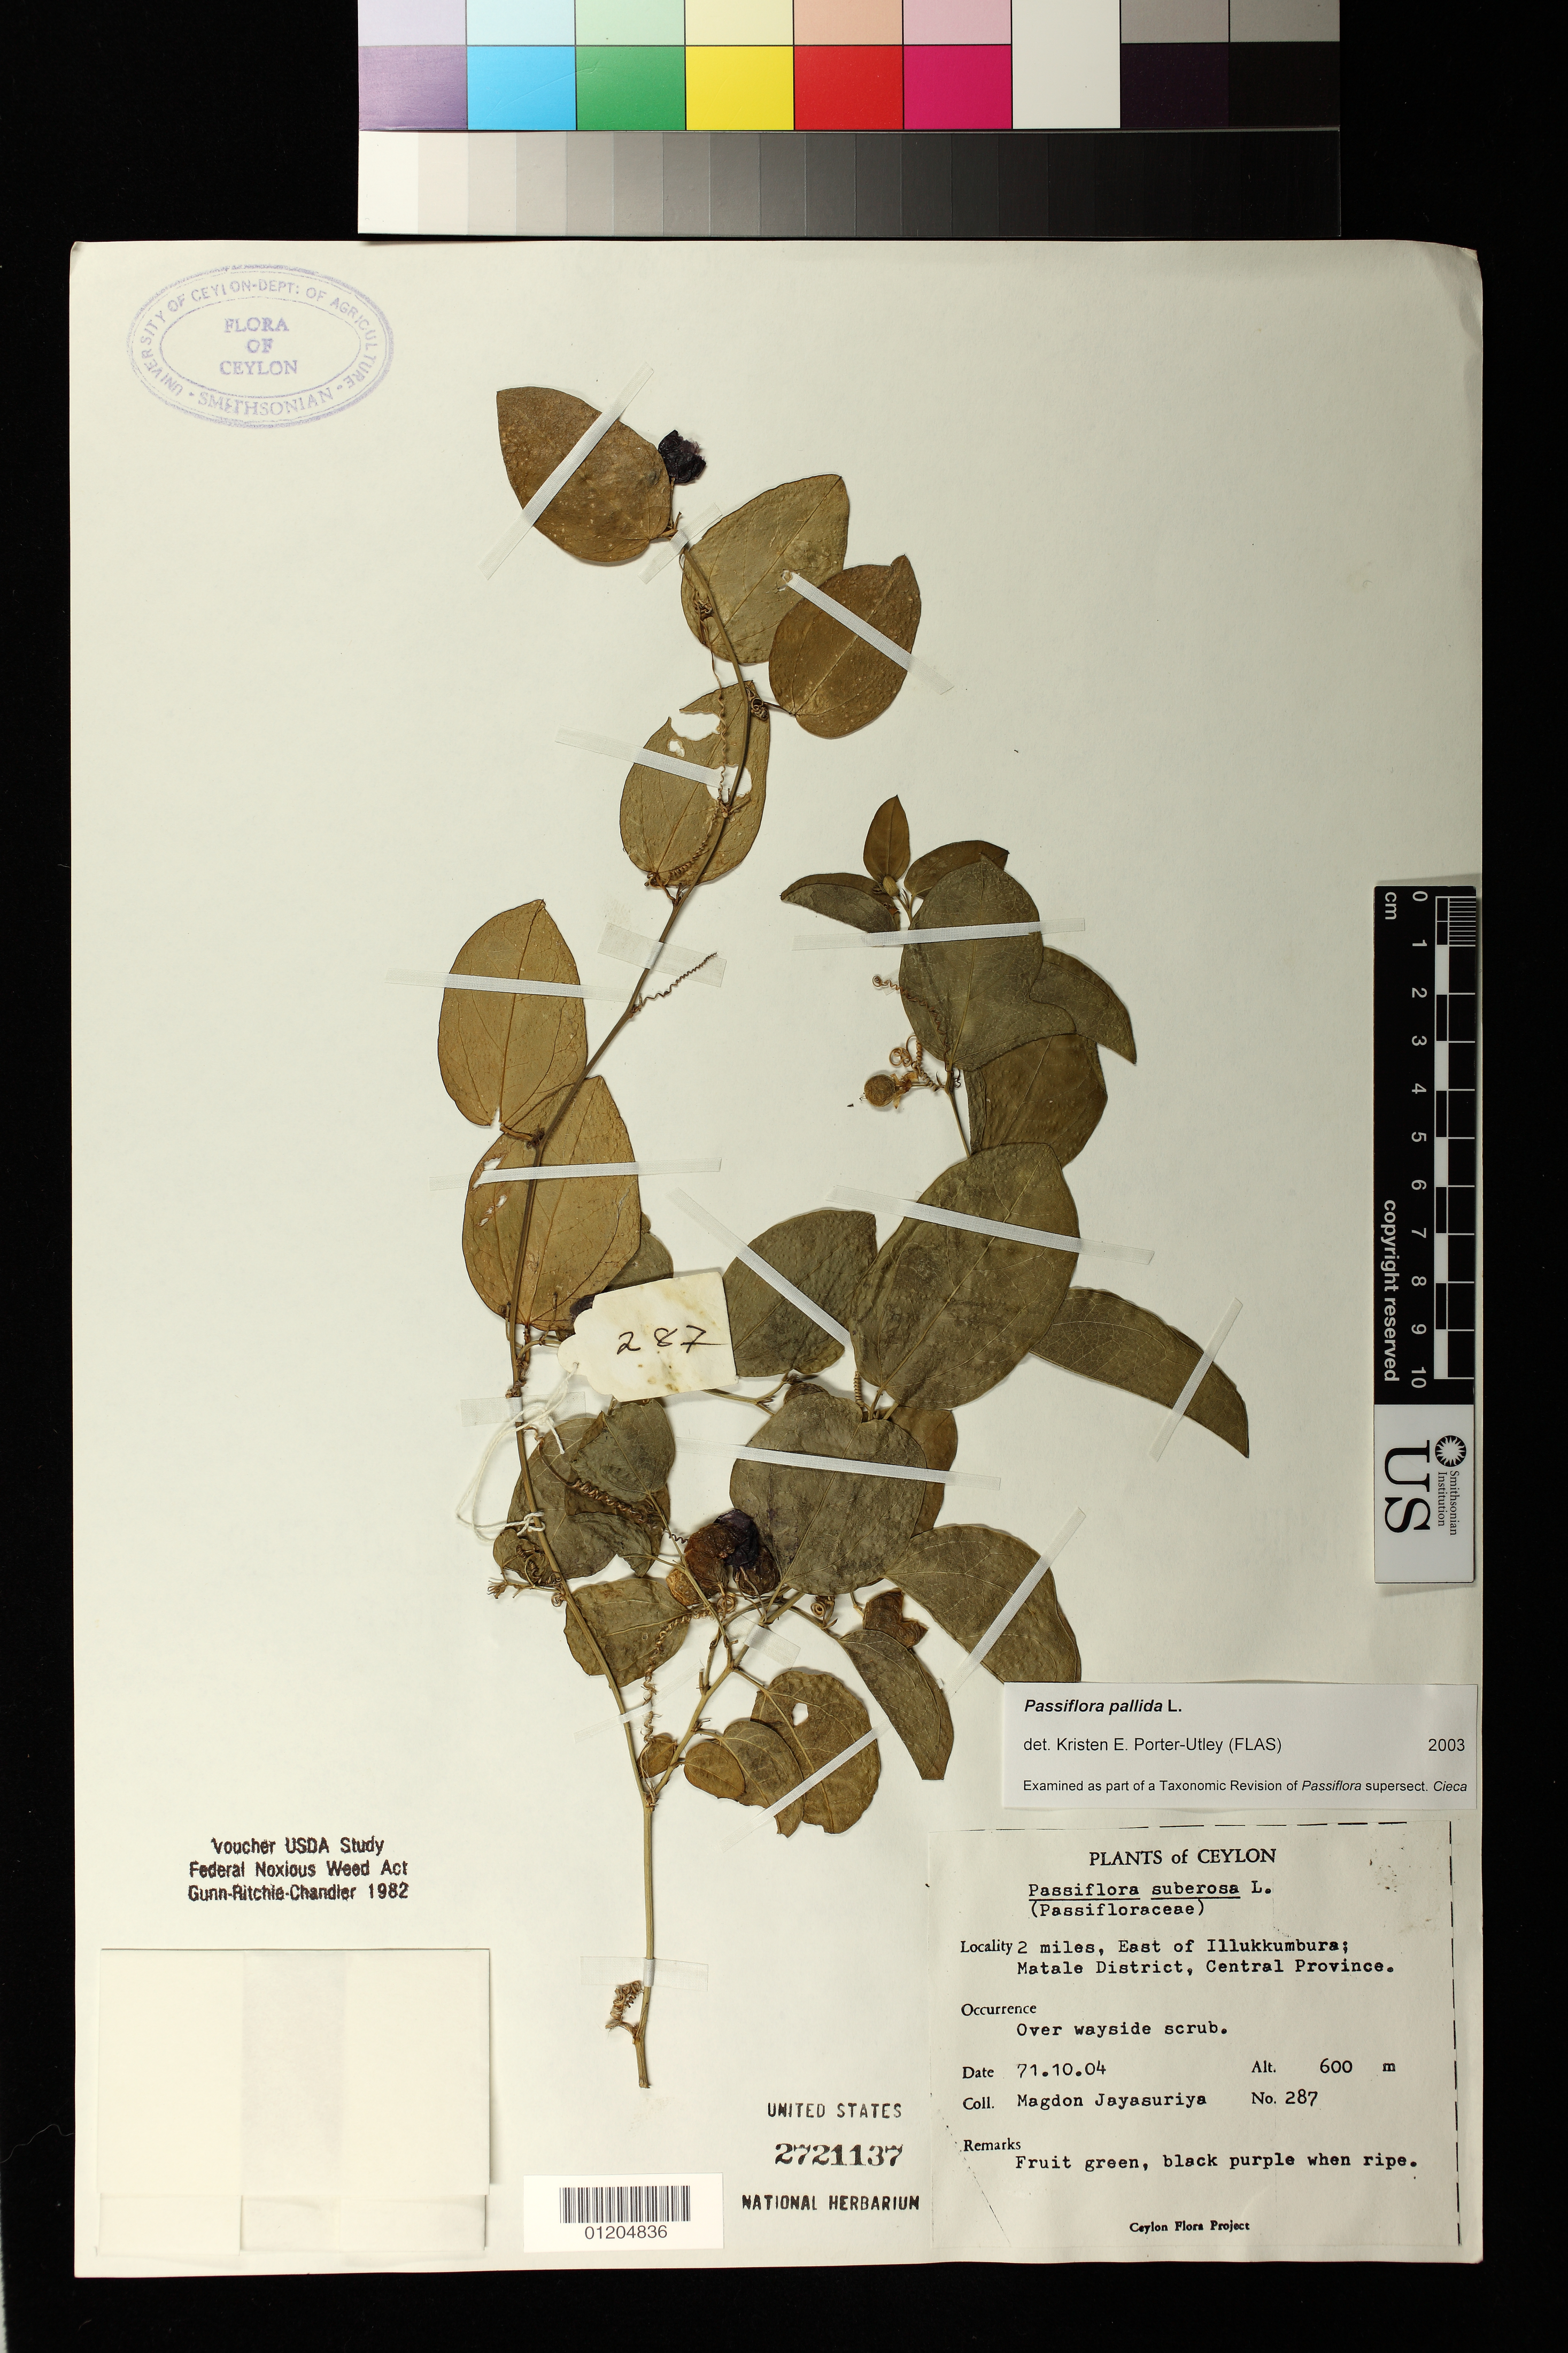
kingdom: Plantae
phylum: Tracheophyta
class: Magnoliopsida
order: Malpighiales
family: Passifloraceae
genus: Passiflora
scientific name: Passiflora pallida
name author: L.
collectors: M. Jayasuriya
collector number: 287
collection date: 1971-10-04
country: Sri Lanka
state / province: Central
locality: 2 miles, East of Illukkumbura; Matale District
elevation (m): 600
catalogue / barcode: US 2721137